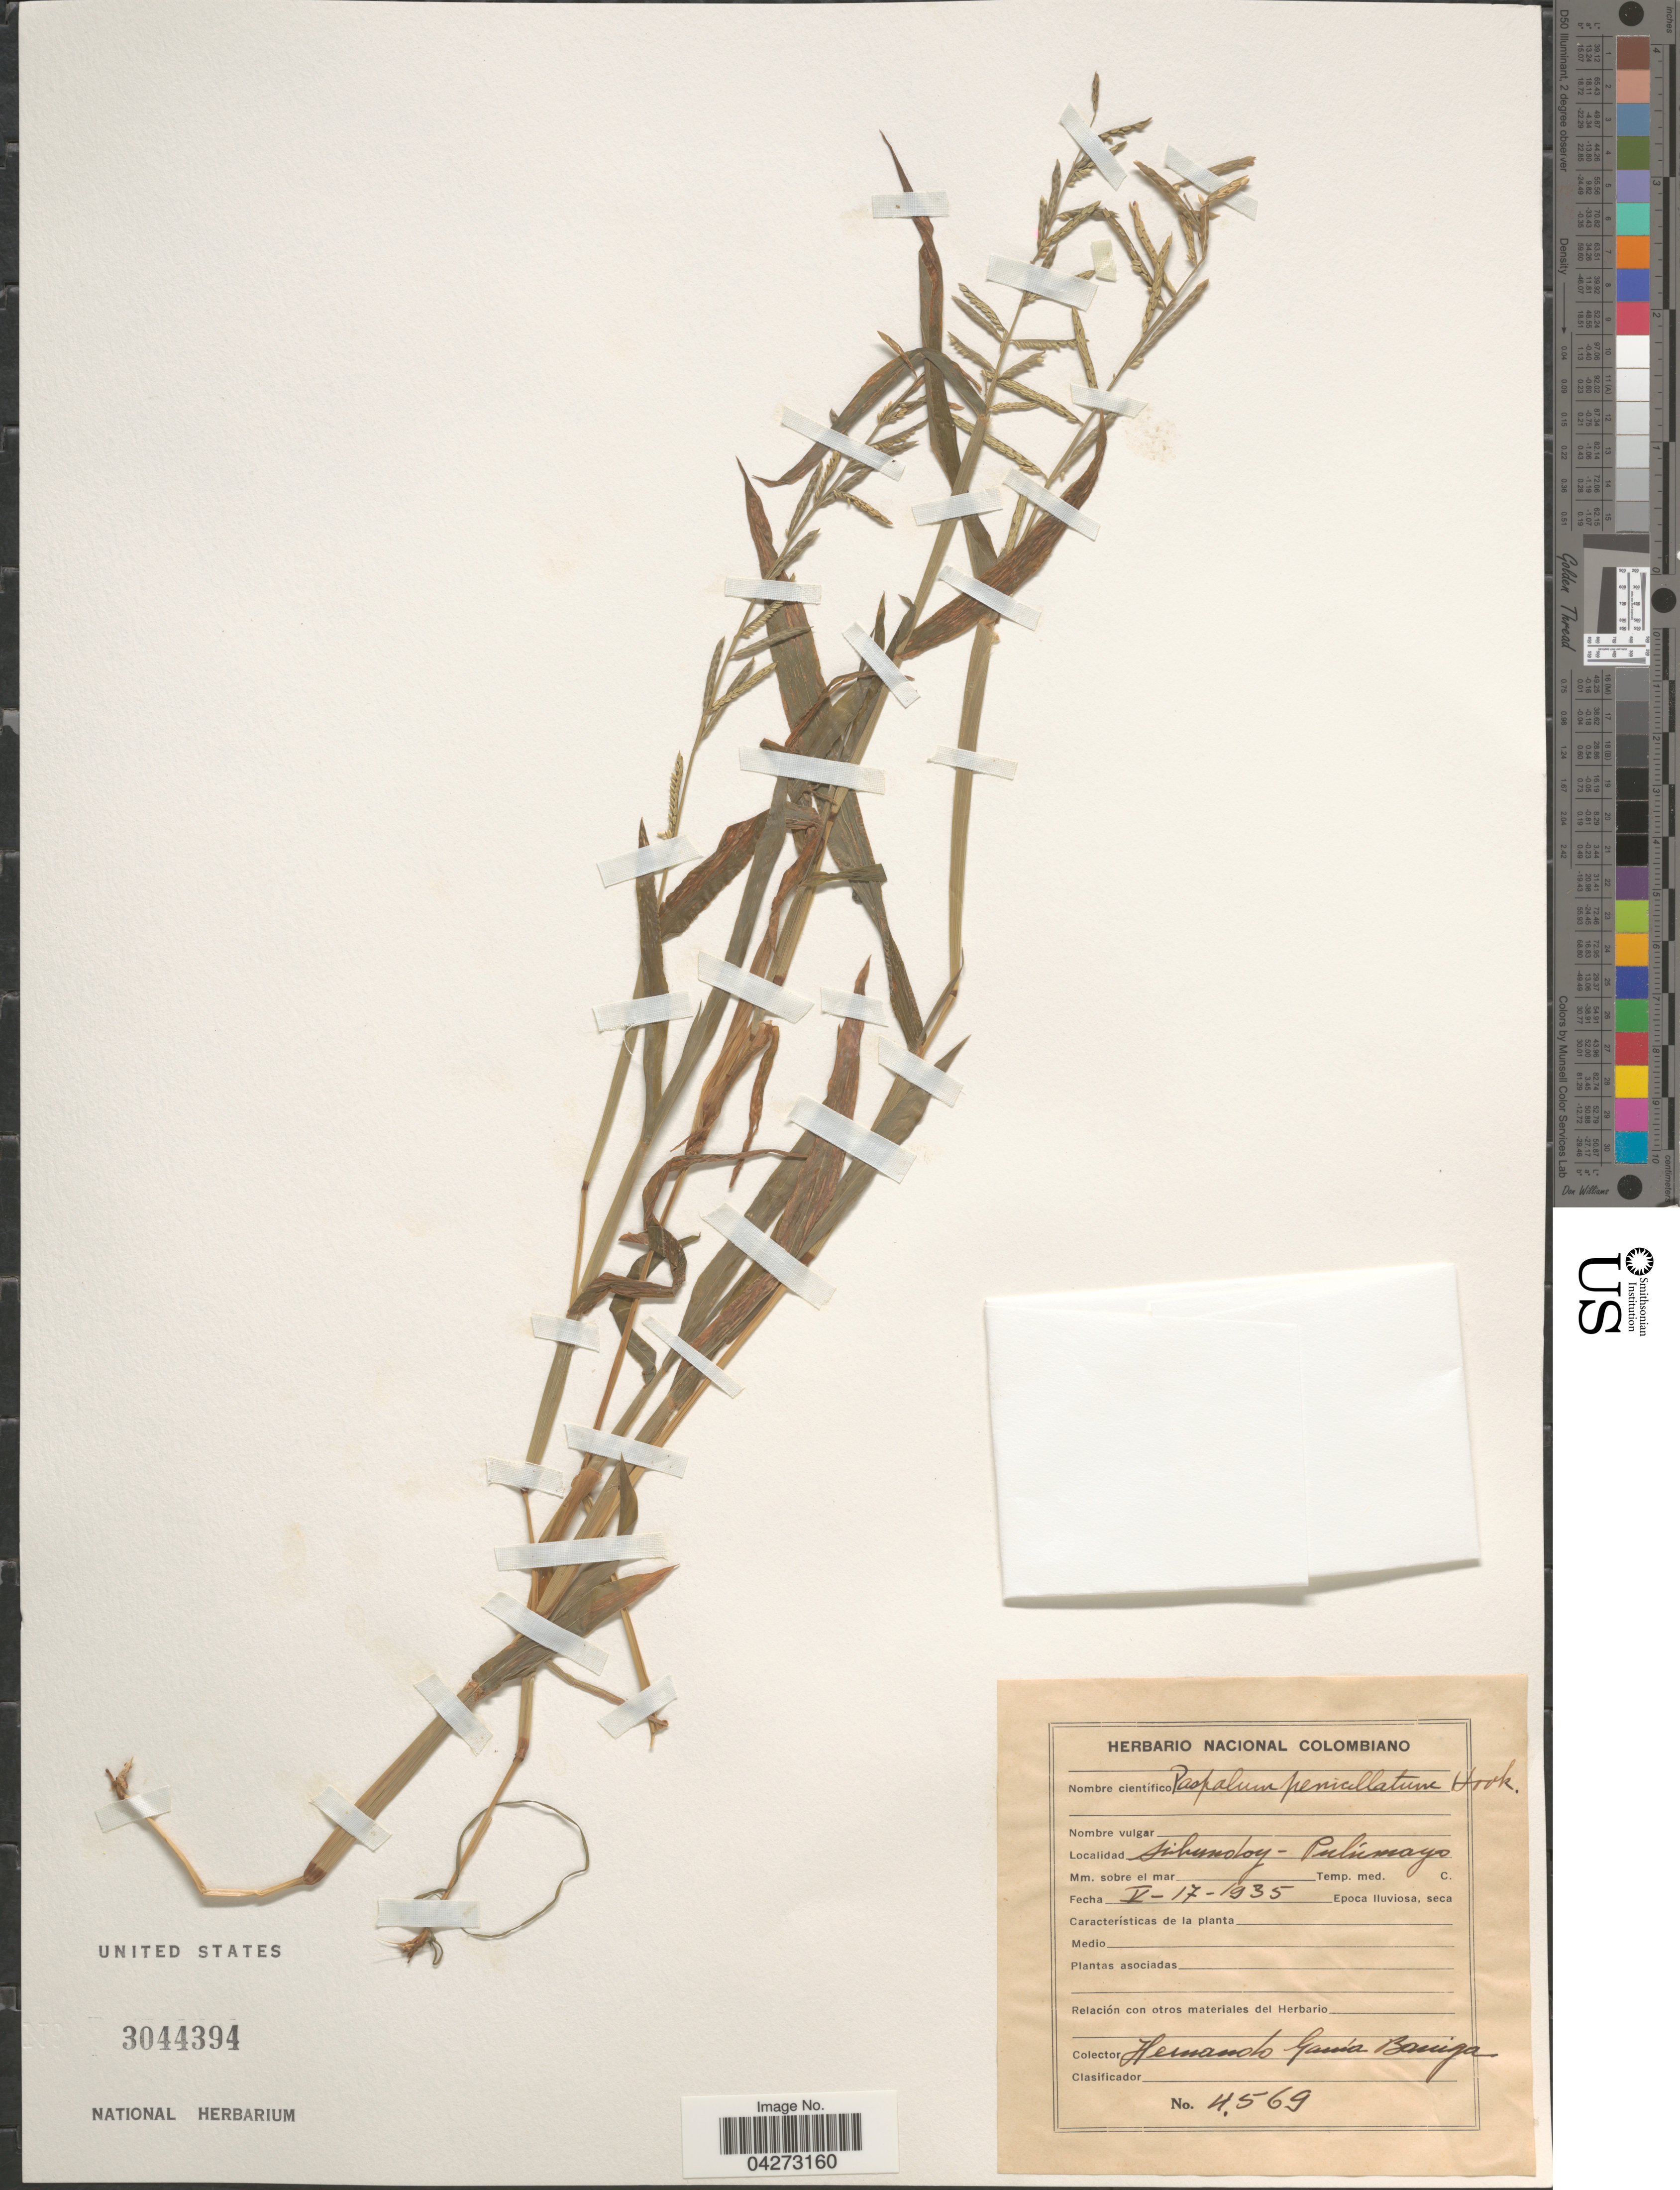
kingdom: Plantae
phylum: Tracheophyta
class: Liliopsida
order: Poales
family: Poaceae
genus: Paspalum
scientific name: Paspalum paniculatum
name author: L.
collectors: H. García Barriga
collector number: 4569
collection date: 1935-05-17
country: Colombia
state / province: Putumayo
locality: Sibundoy.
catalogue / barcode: US 3044394